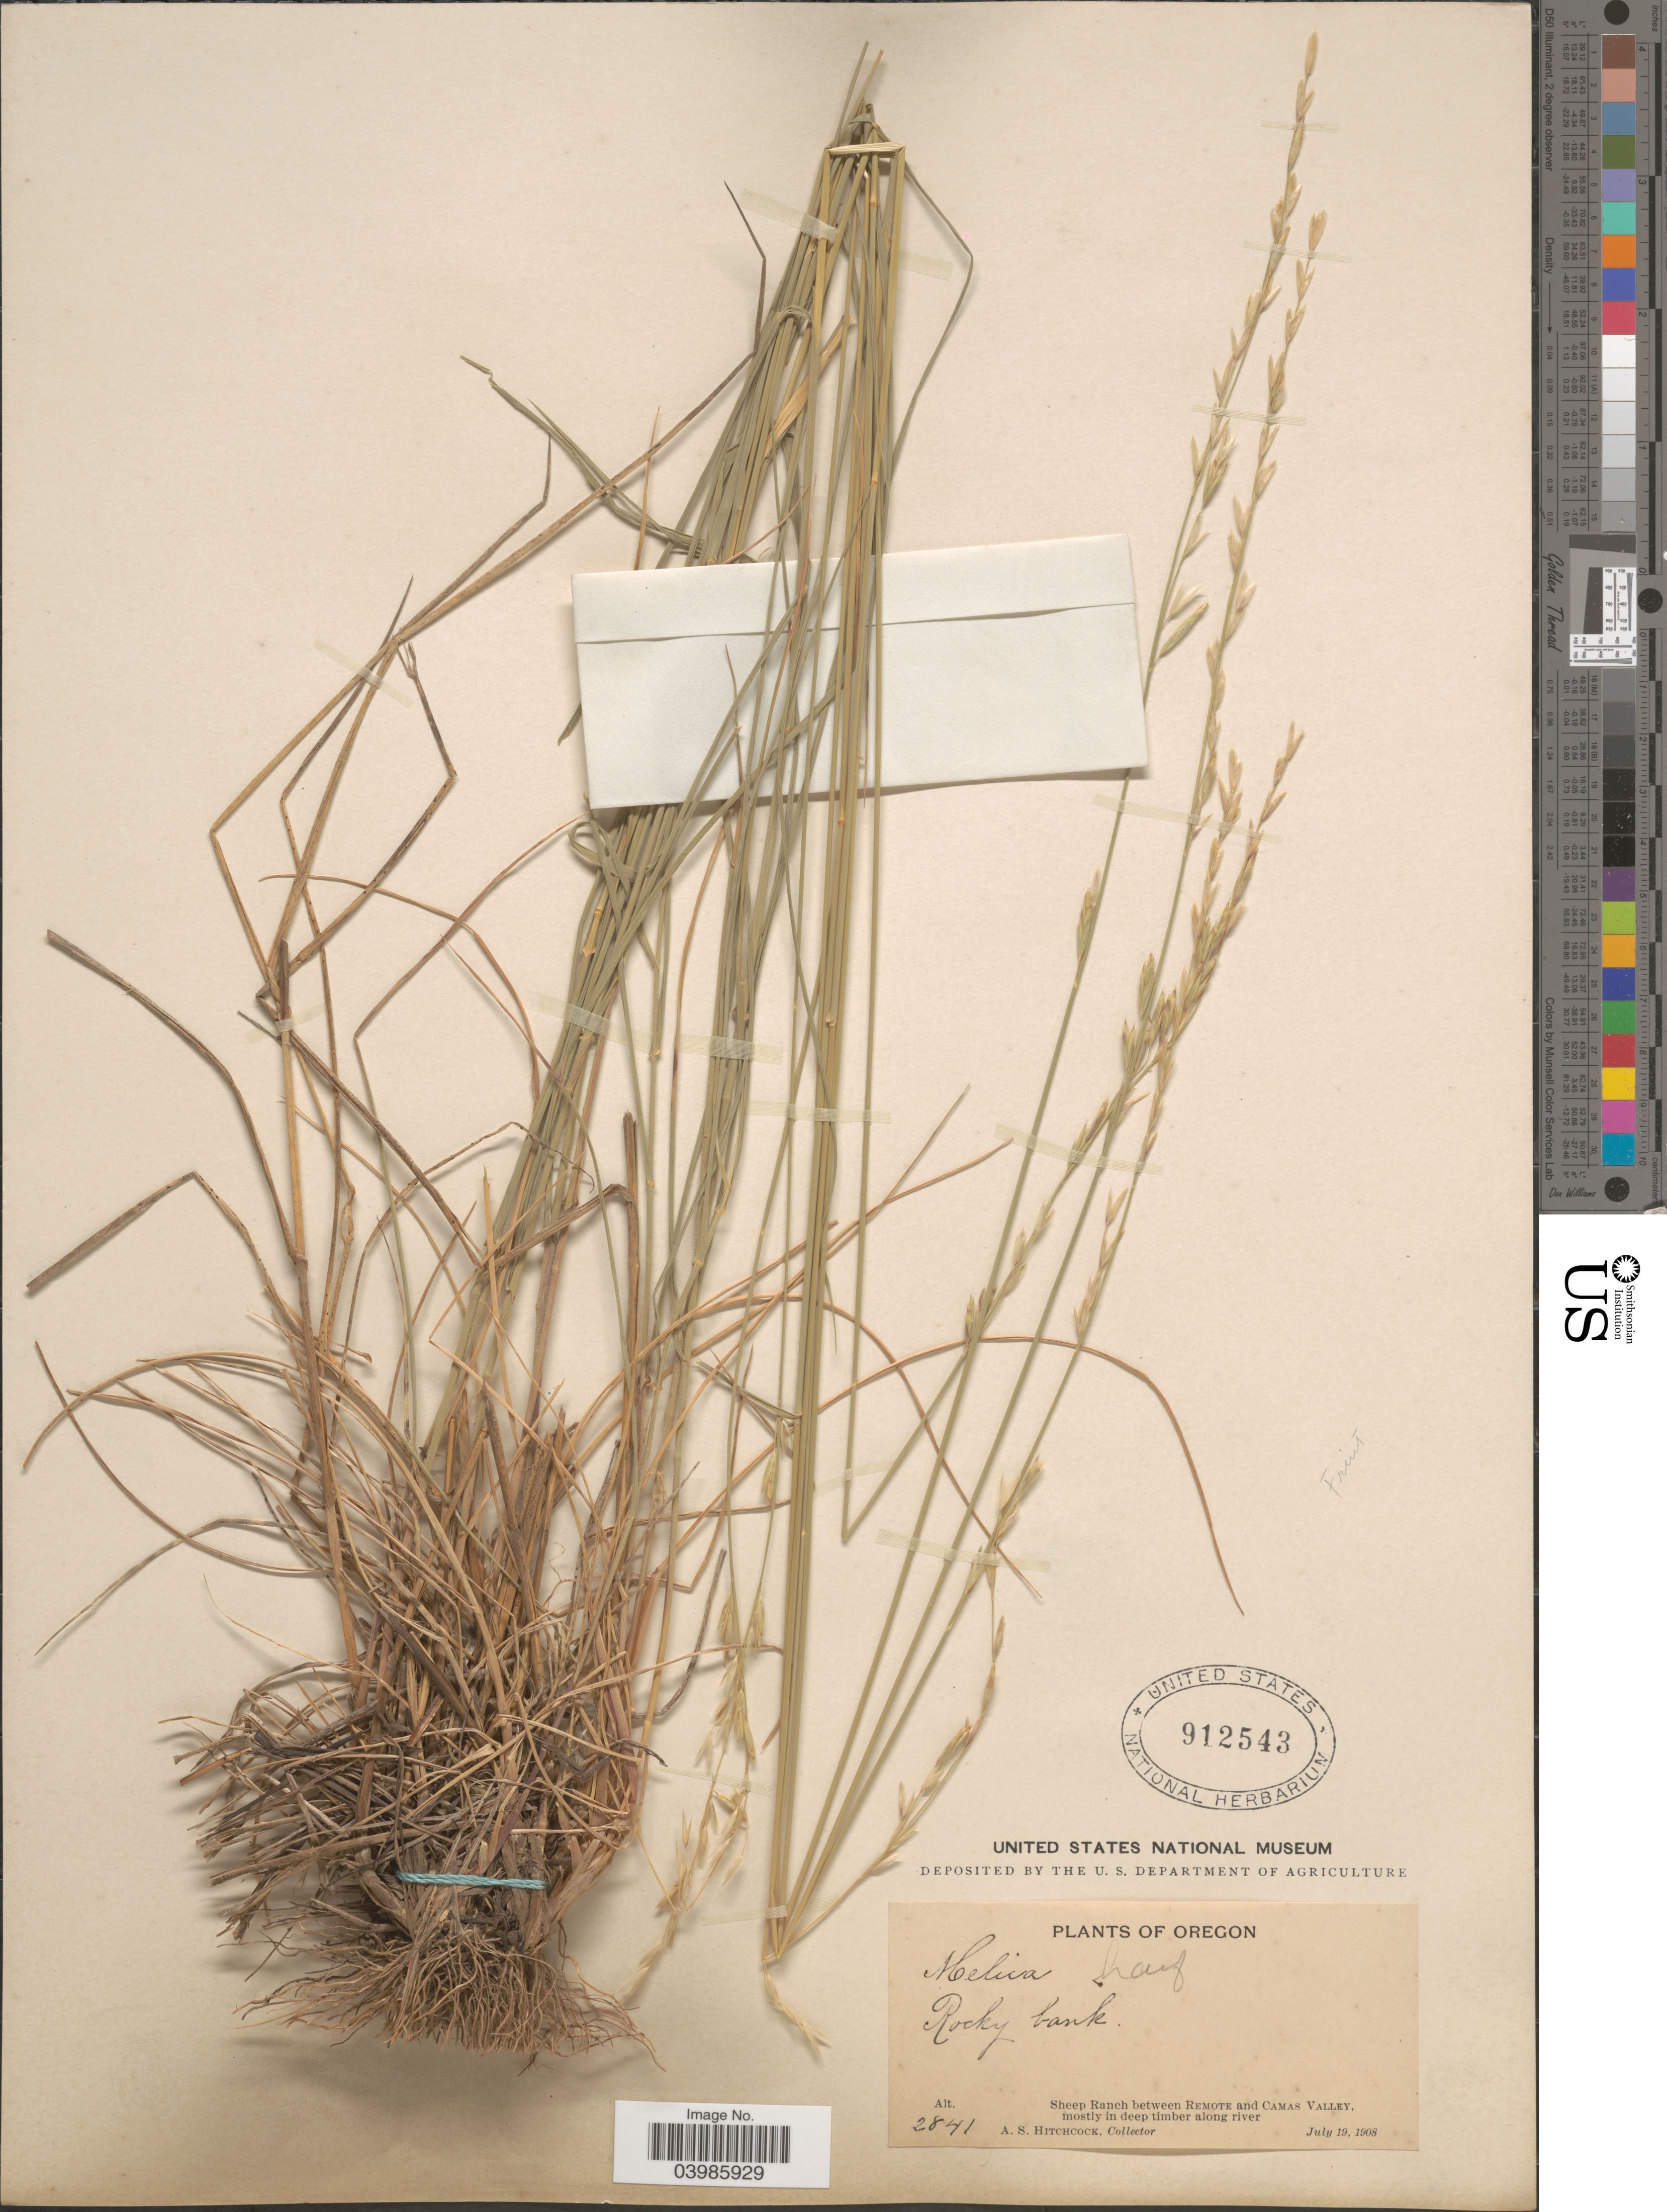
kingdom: Plantae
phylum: Tracheophyta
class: Liliopsida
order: Poales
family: Poaceae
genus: Melica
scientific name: Melica harfordii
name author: Bol.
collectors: A. S. Hitchcock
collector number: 2841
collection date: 1908-07-19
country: United States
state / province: Oregon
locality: Sheep Ranch between Remote and Camas Valley, mostly in deep timber along river.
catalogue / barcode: US 912543